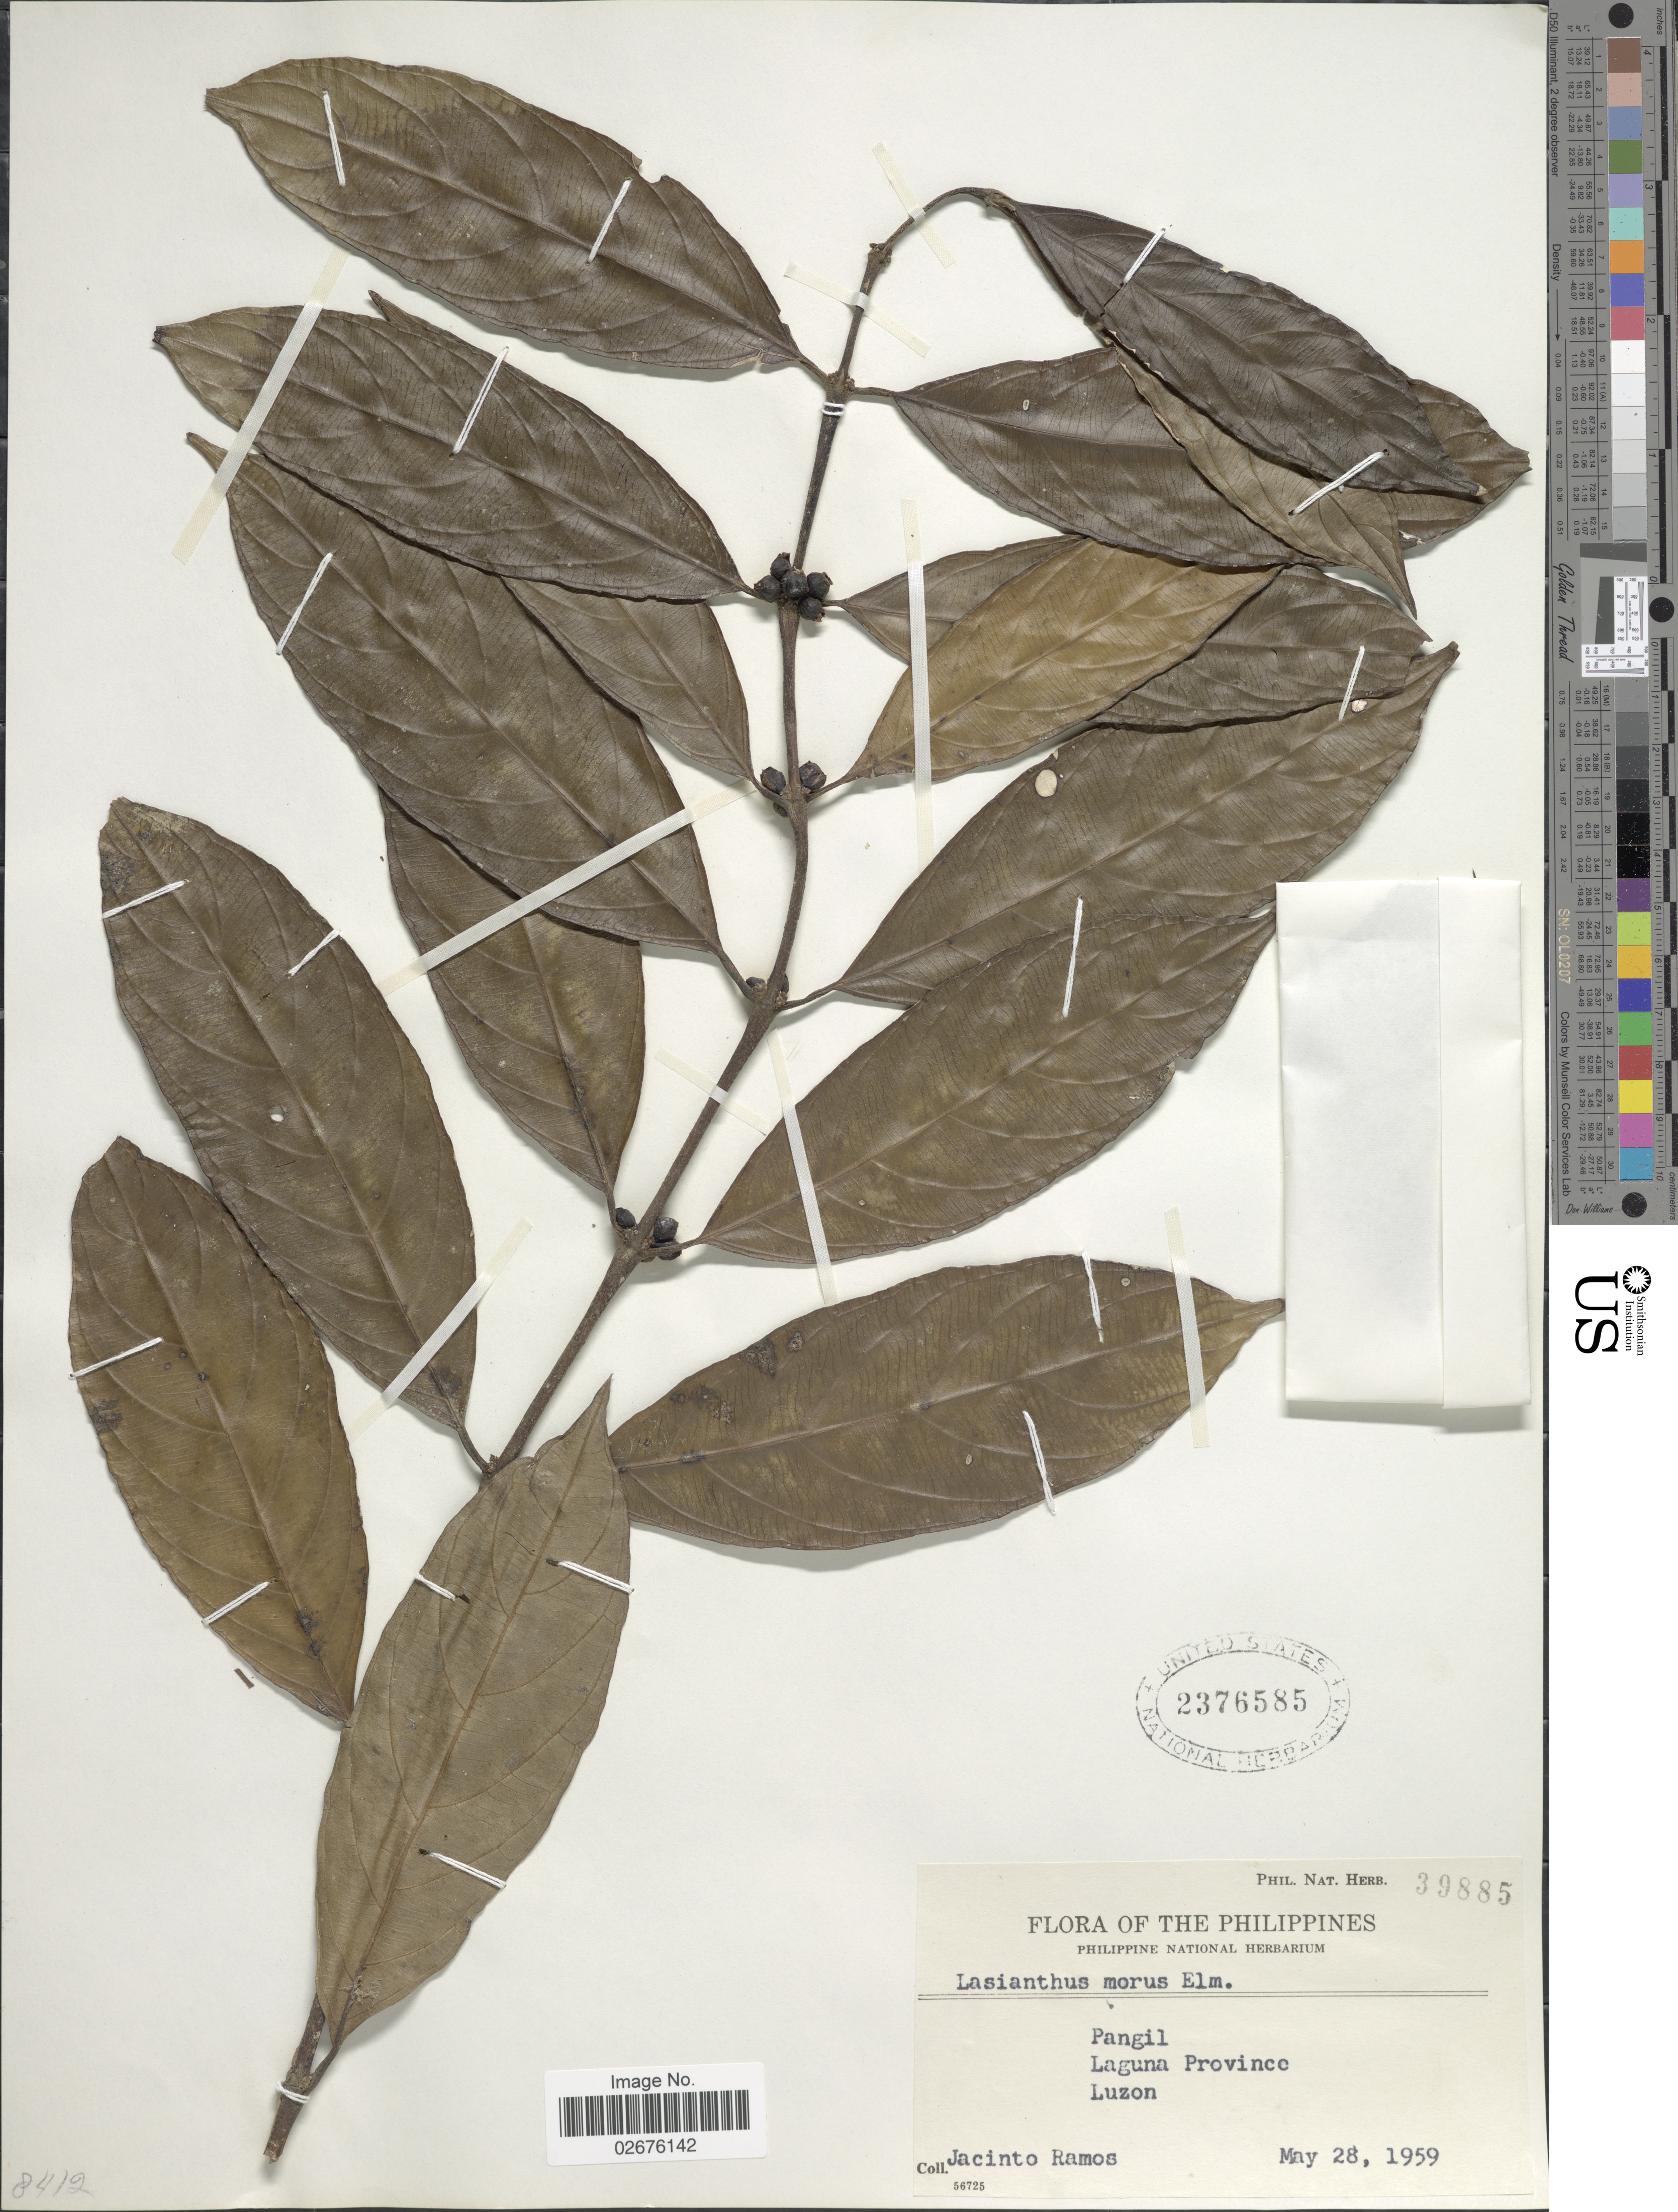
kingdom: Plantae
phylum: Tracheophyta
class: Magnoliopsida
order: Gentianales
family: Rubiaceae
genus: Lasianthus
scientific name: Lasianthus morus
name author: Elmer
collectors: J. Ramos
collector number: Phil. Nat. Herb. 39885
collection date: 1959-05-28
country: Philippines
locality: Pangil. Laguna Province. Luzon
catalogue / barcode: US 2376585